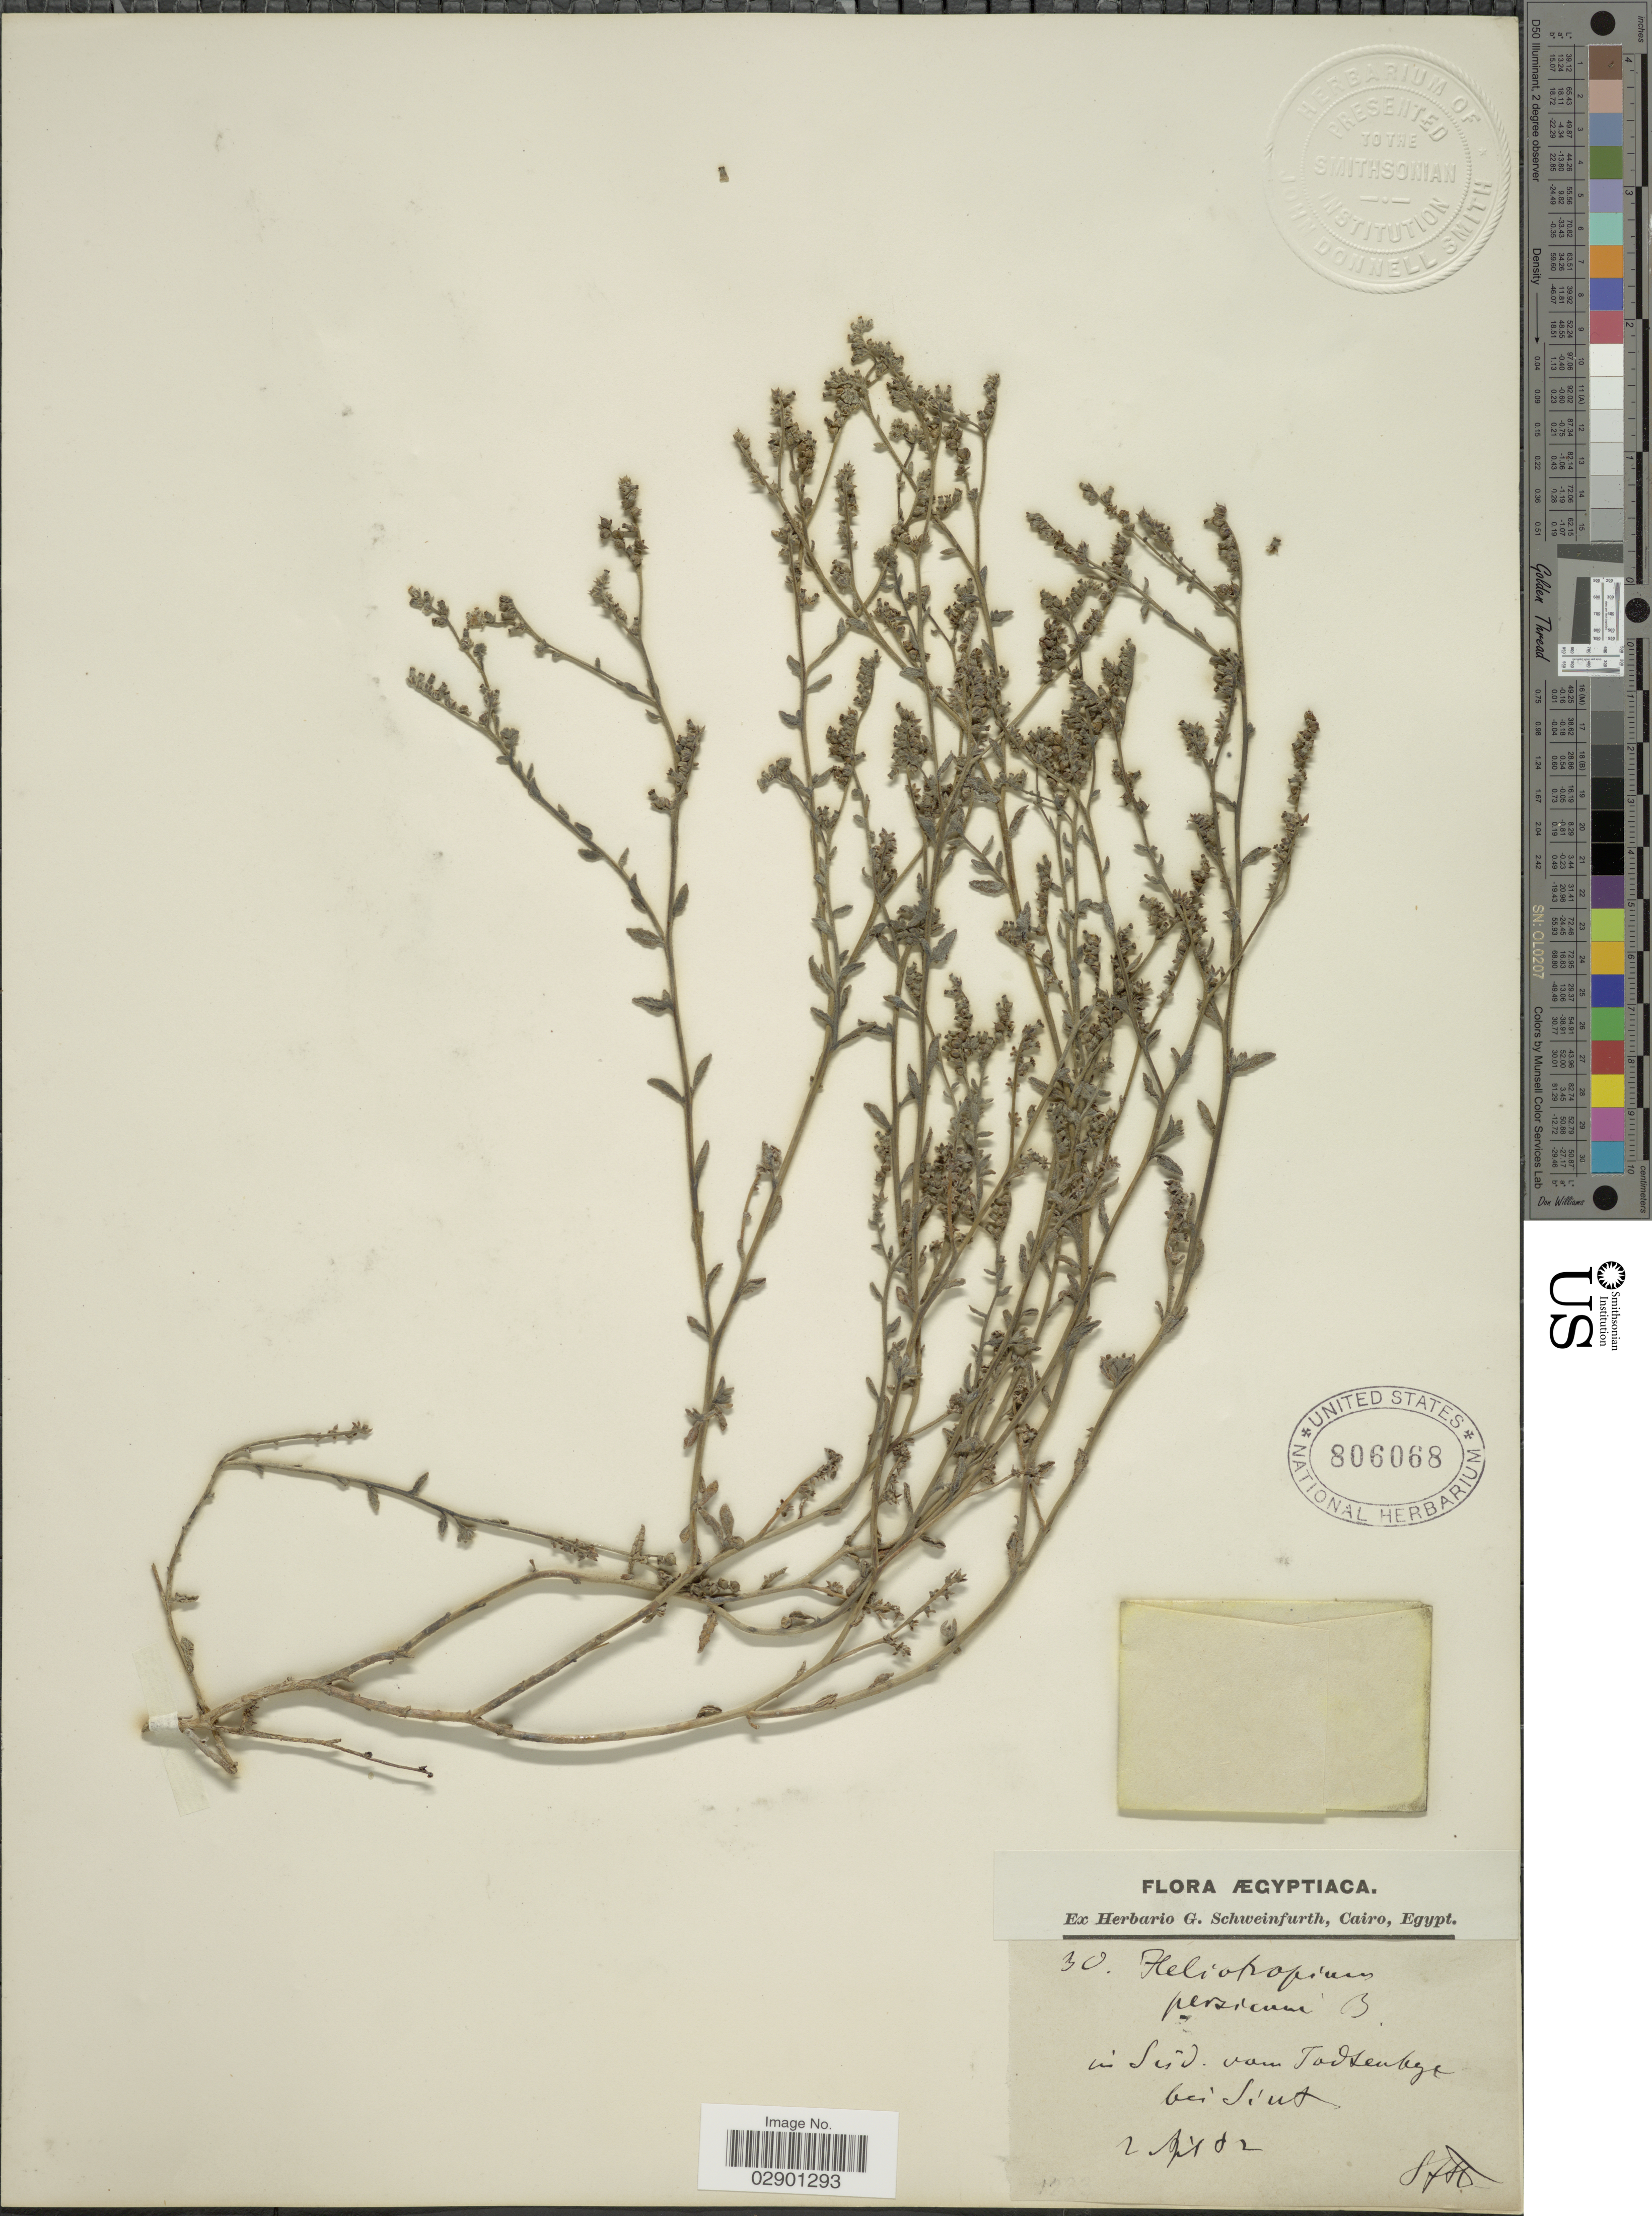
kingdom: Plantae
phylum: Tracheophyta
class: Magnoliopsida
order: Boraginales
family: Heliotropiaceae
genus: Heliotropium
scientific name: Heliotropium crispum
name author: Desf.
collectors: ex herb. G. Schweinfurth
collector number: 30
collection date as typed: Transcribed d/m/y: 2/4/2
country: Egypt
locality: In Súd vom Tadsenbyge [interpreted] bei Siut.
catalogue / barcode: US 806068